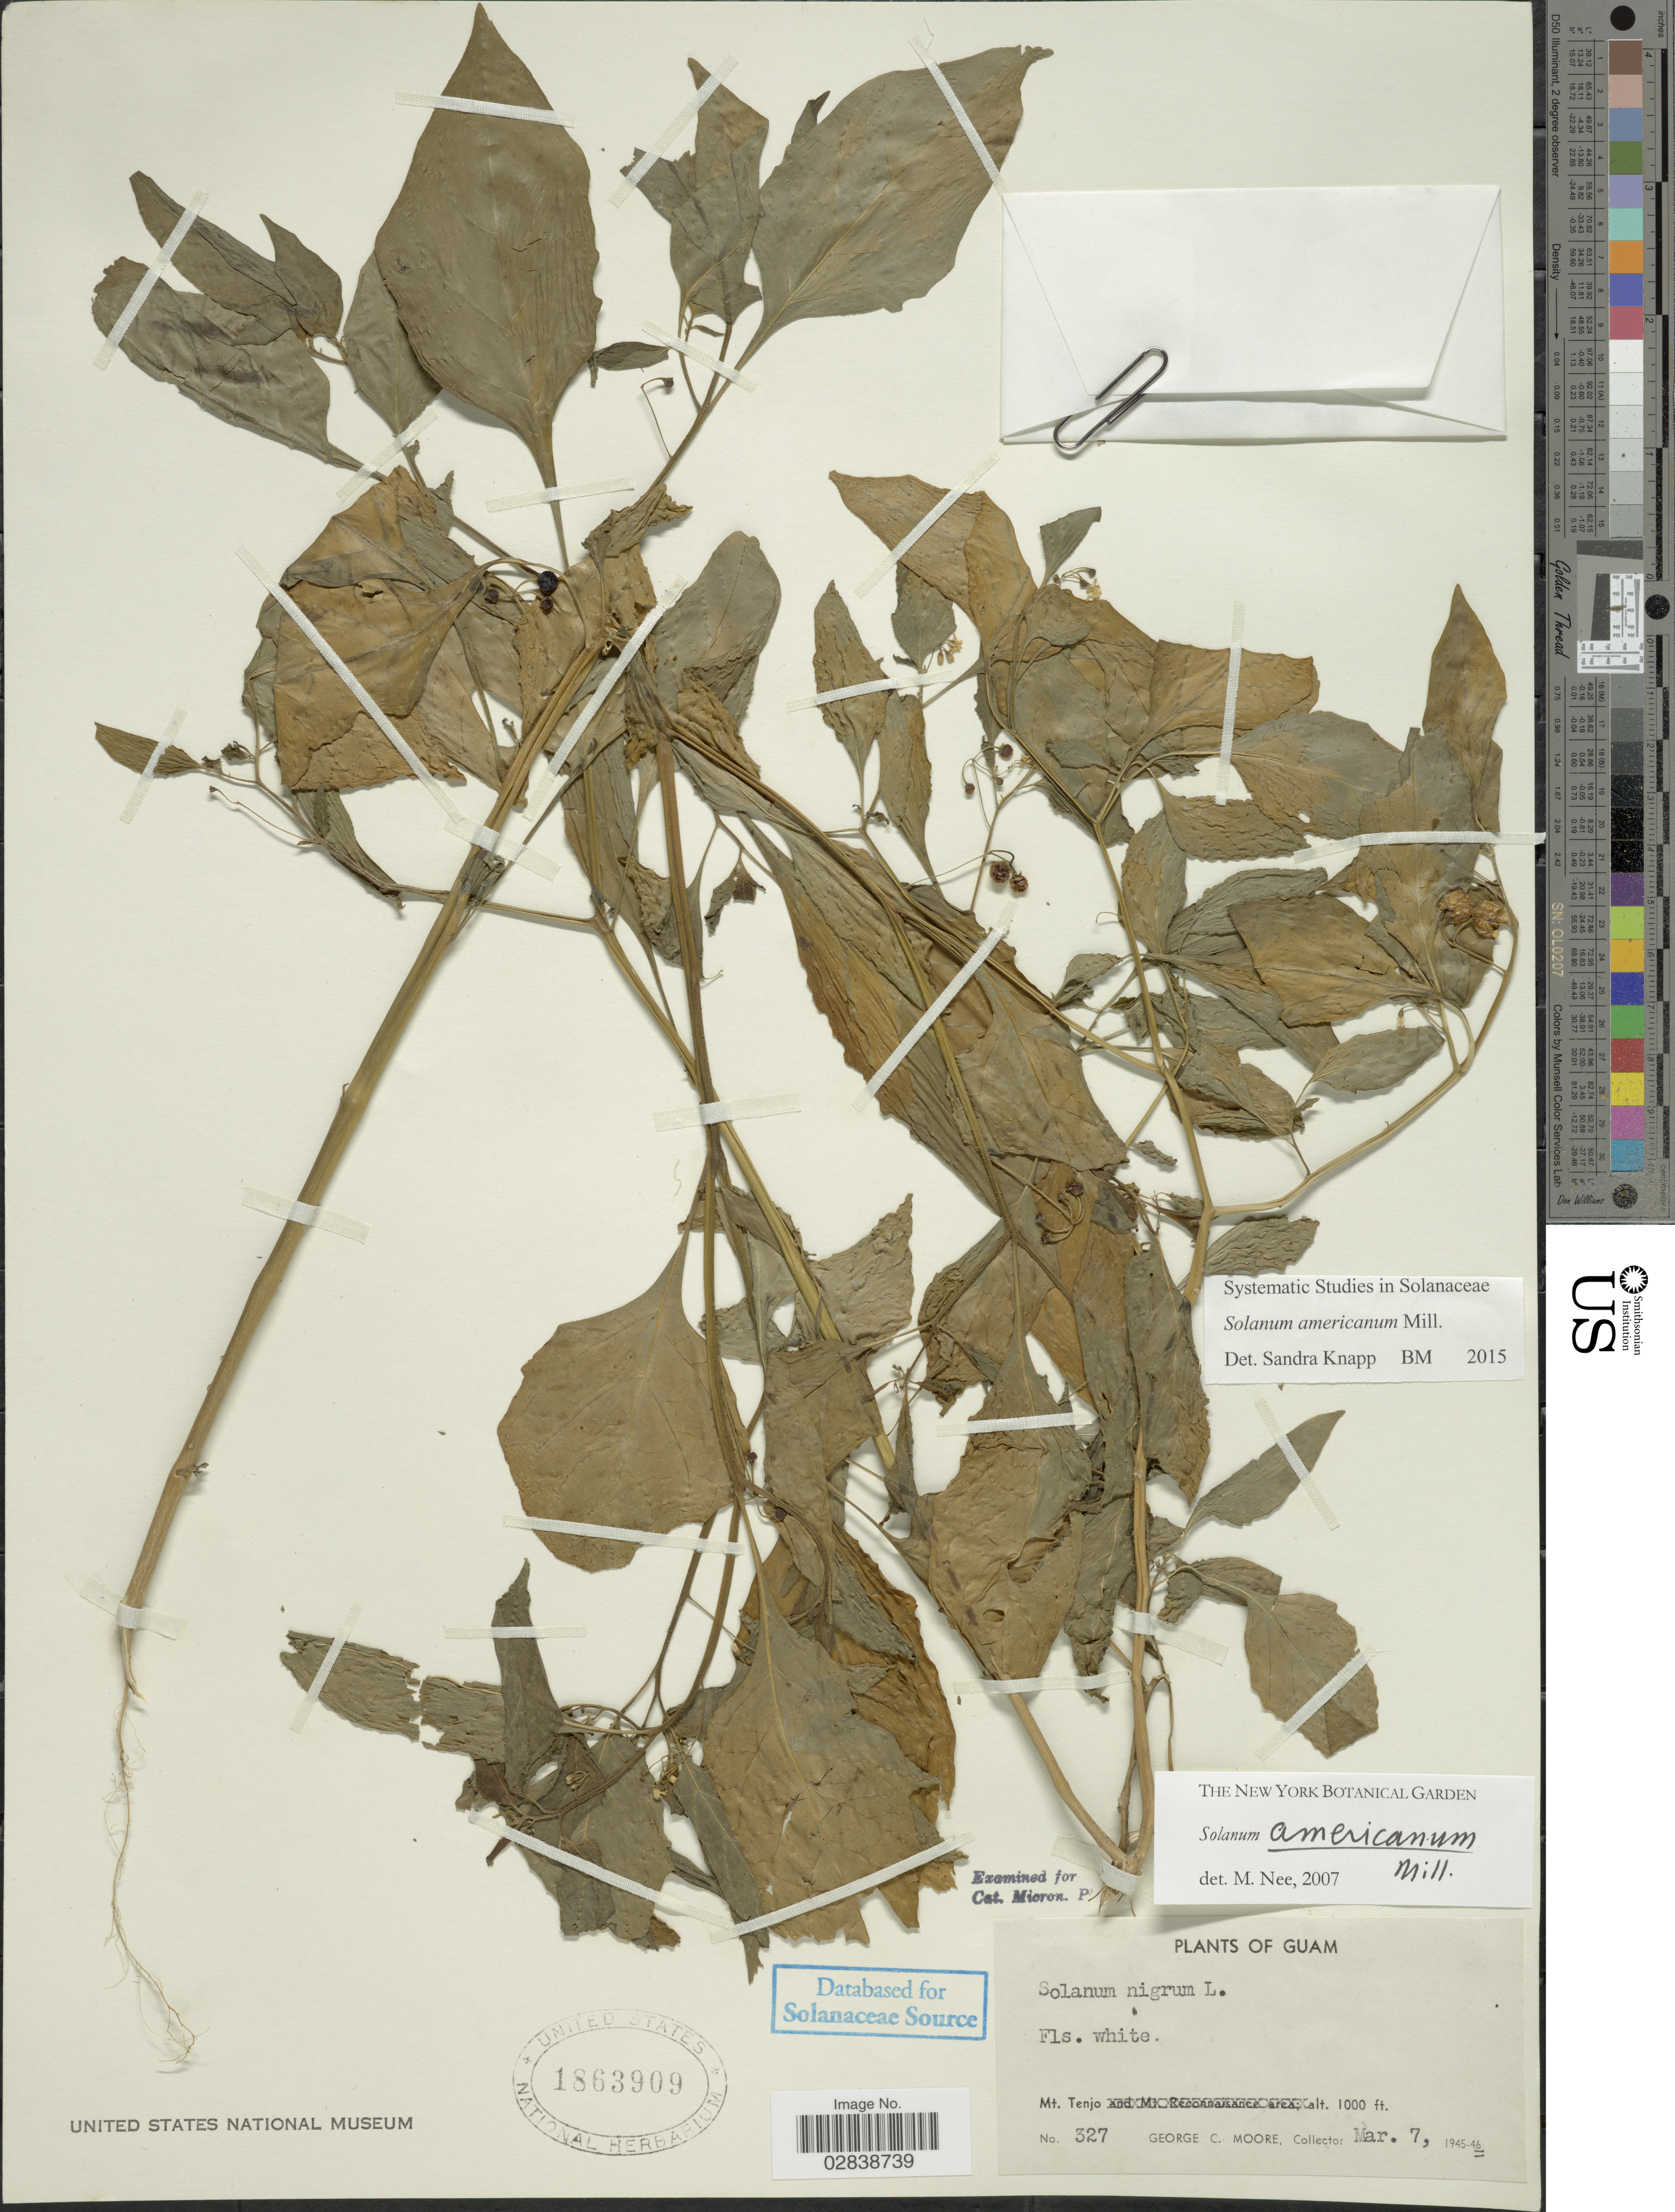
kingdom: Plantae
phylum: Tracheophyta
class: Magnoliopsida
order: Solanales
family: Solanaceae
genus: Solanum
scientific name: Solanum americanum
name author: Mill.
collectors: G. C. Moore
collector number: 327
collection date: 1946-03-07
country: Guam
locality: Mt. Tenjo.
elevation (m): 305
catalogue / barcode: US 1863909